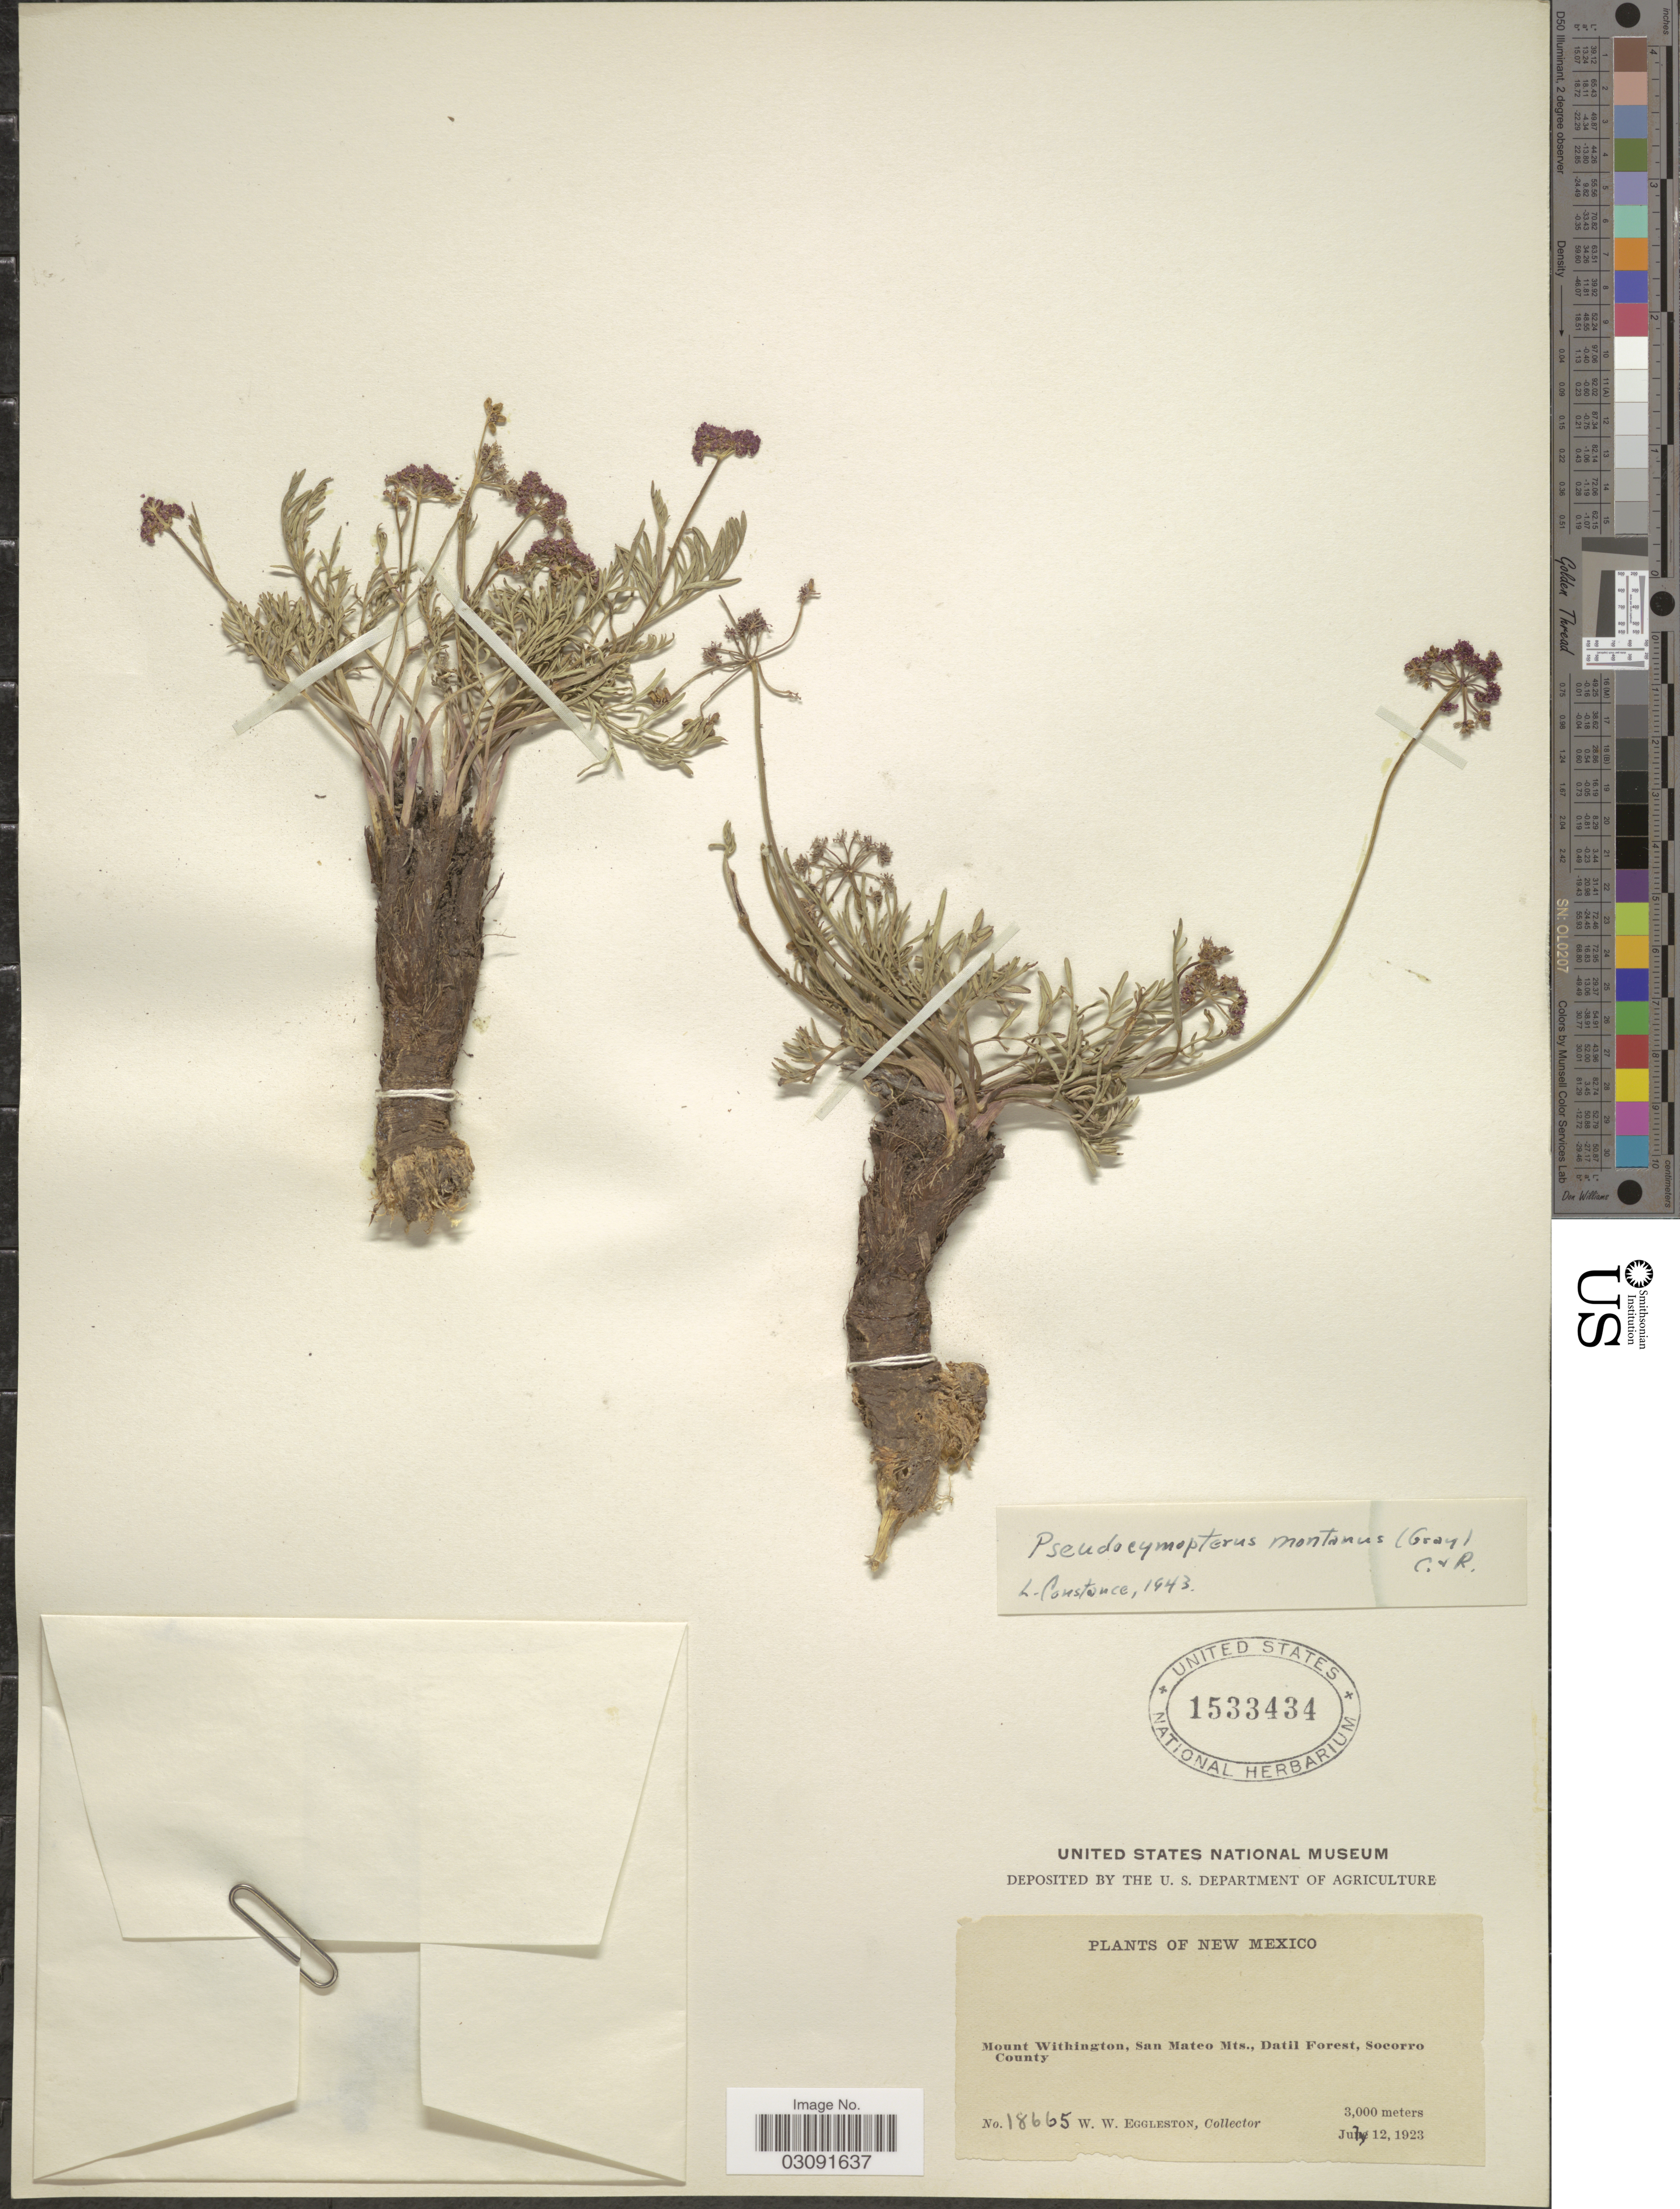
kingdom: Plantae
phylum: Tracheophyta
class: Magnoliopsida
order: Apiales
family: Apiaceae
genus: Pseudocymopterus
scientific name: Pseudocymopterus montanus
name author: (A. Gray) J.M. Coult. & Rose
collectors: W. W. Eggleston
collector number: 18665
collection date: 1923-07-12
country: United States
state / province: New Mexico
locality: Mount Withington, San Mateo Mts., Datil Forest, Socorro County.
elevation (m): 3000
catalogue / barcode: US 1533434